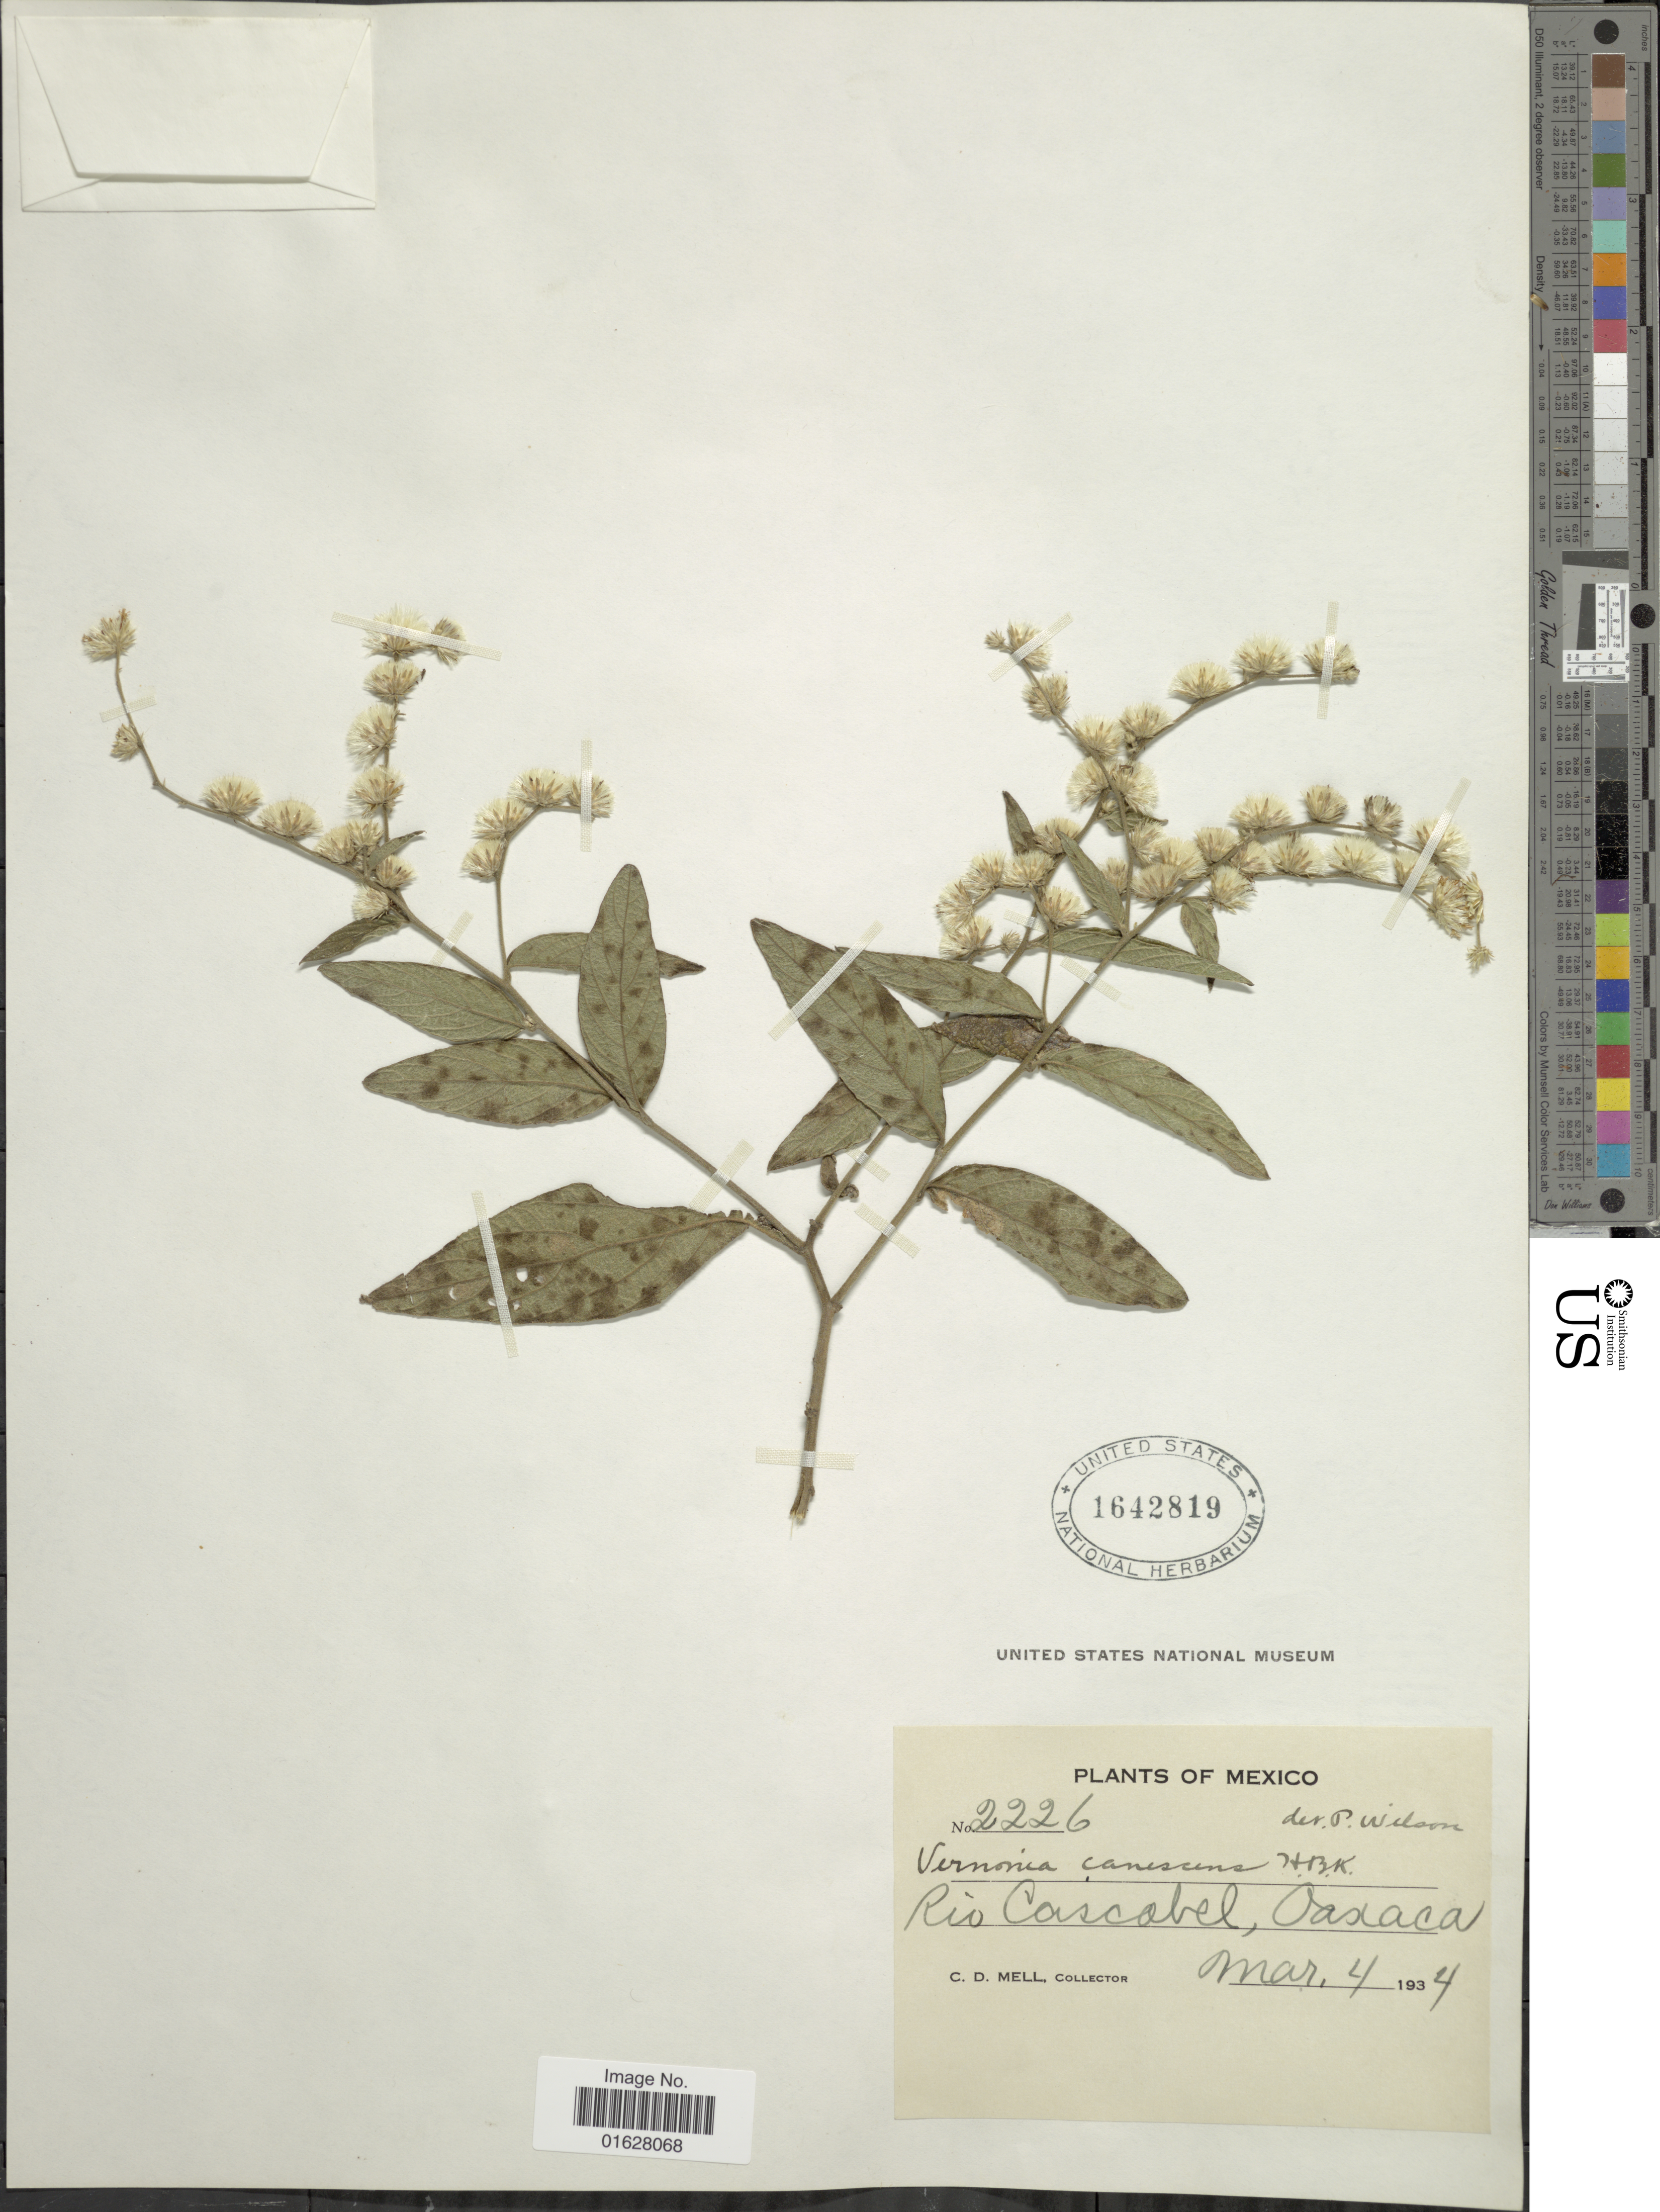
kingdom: Plantae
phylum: Tracheophyta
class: Magnoliopsida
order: Asterales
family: Asteraceae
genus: Lepidaploa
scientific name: Lepidaploa canescens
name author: (Kunth) H. Rob.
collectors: C. D. Mell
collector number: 2226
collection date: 1934-03-04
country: Mexico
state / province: Oaxaca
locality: Mexico. Rio Cascabel, Oaxaca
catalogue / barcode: US 1642819